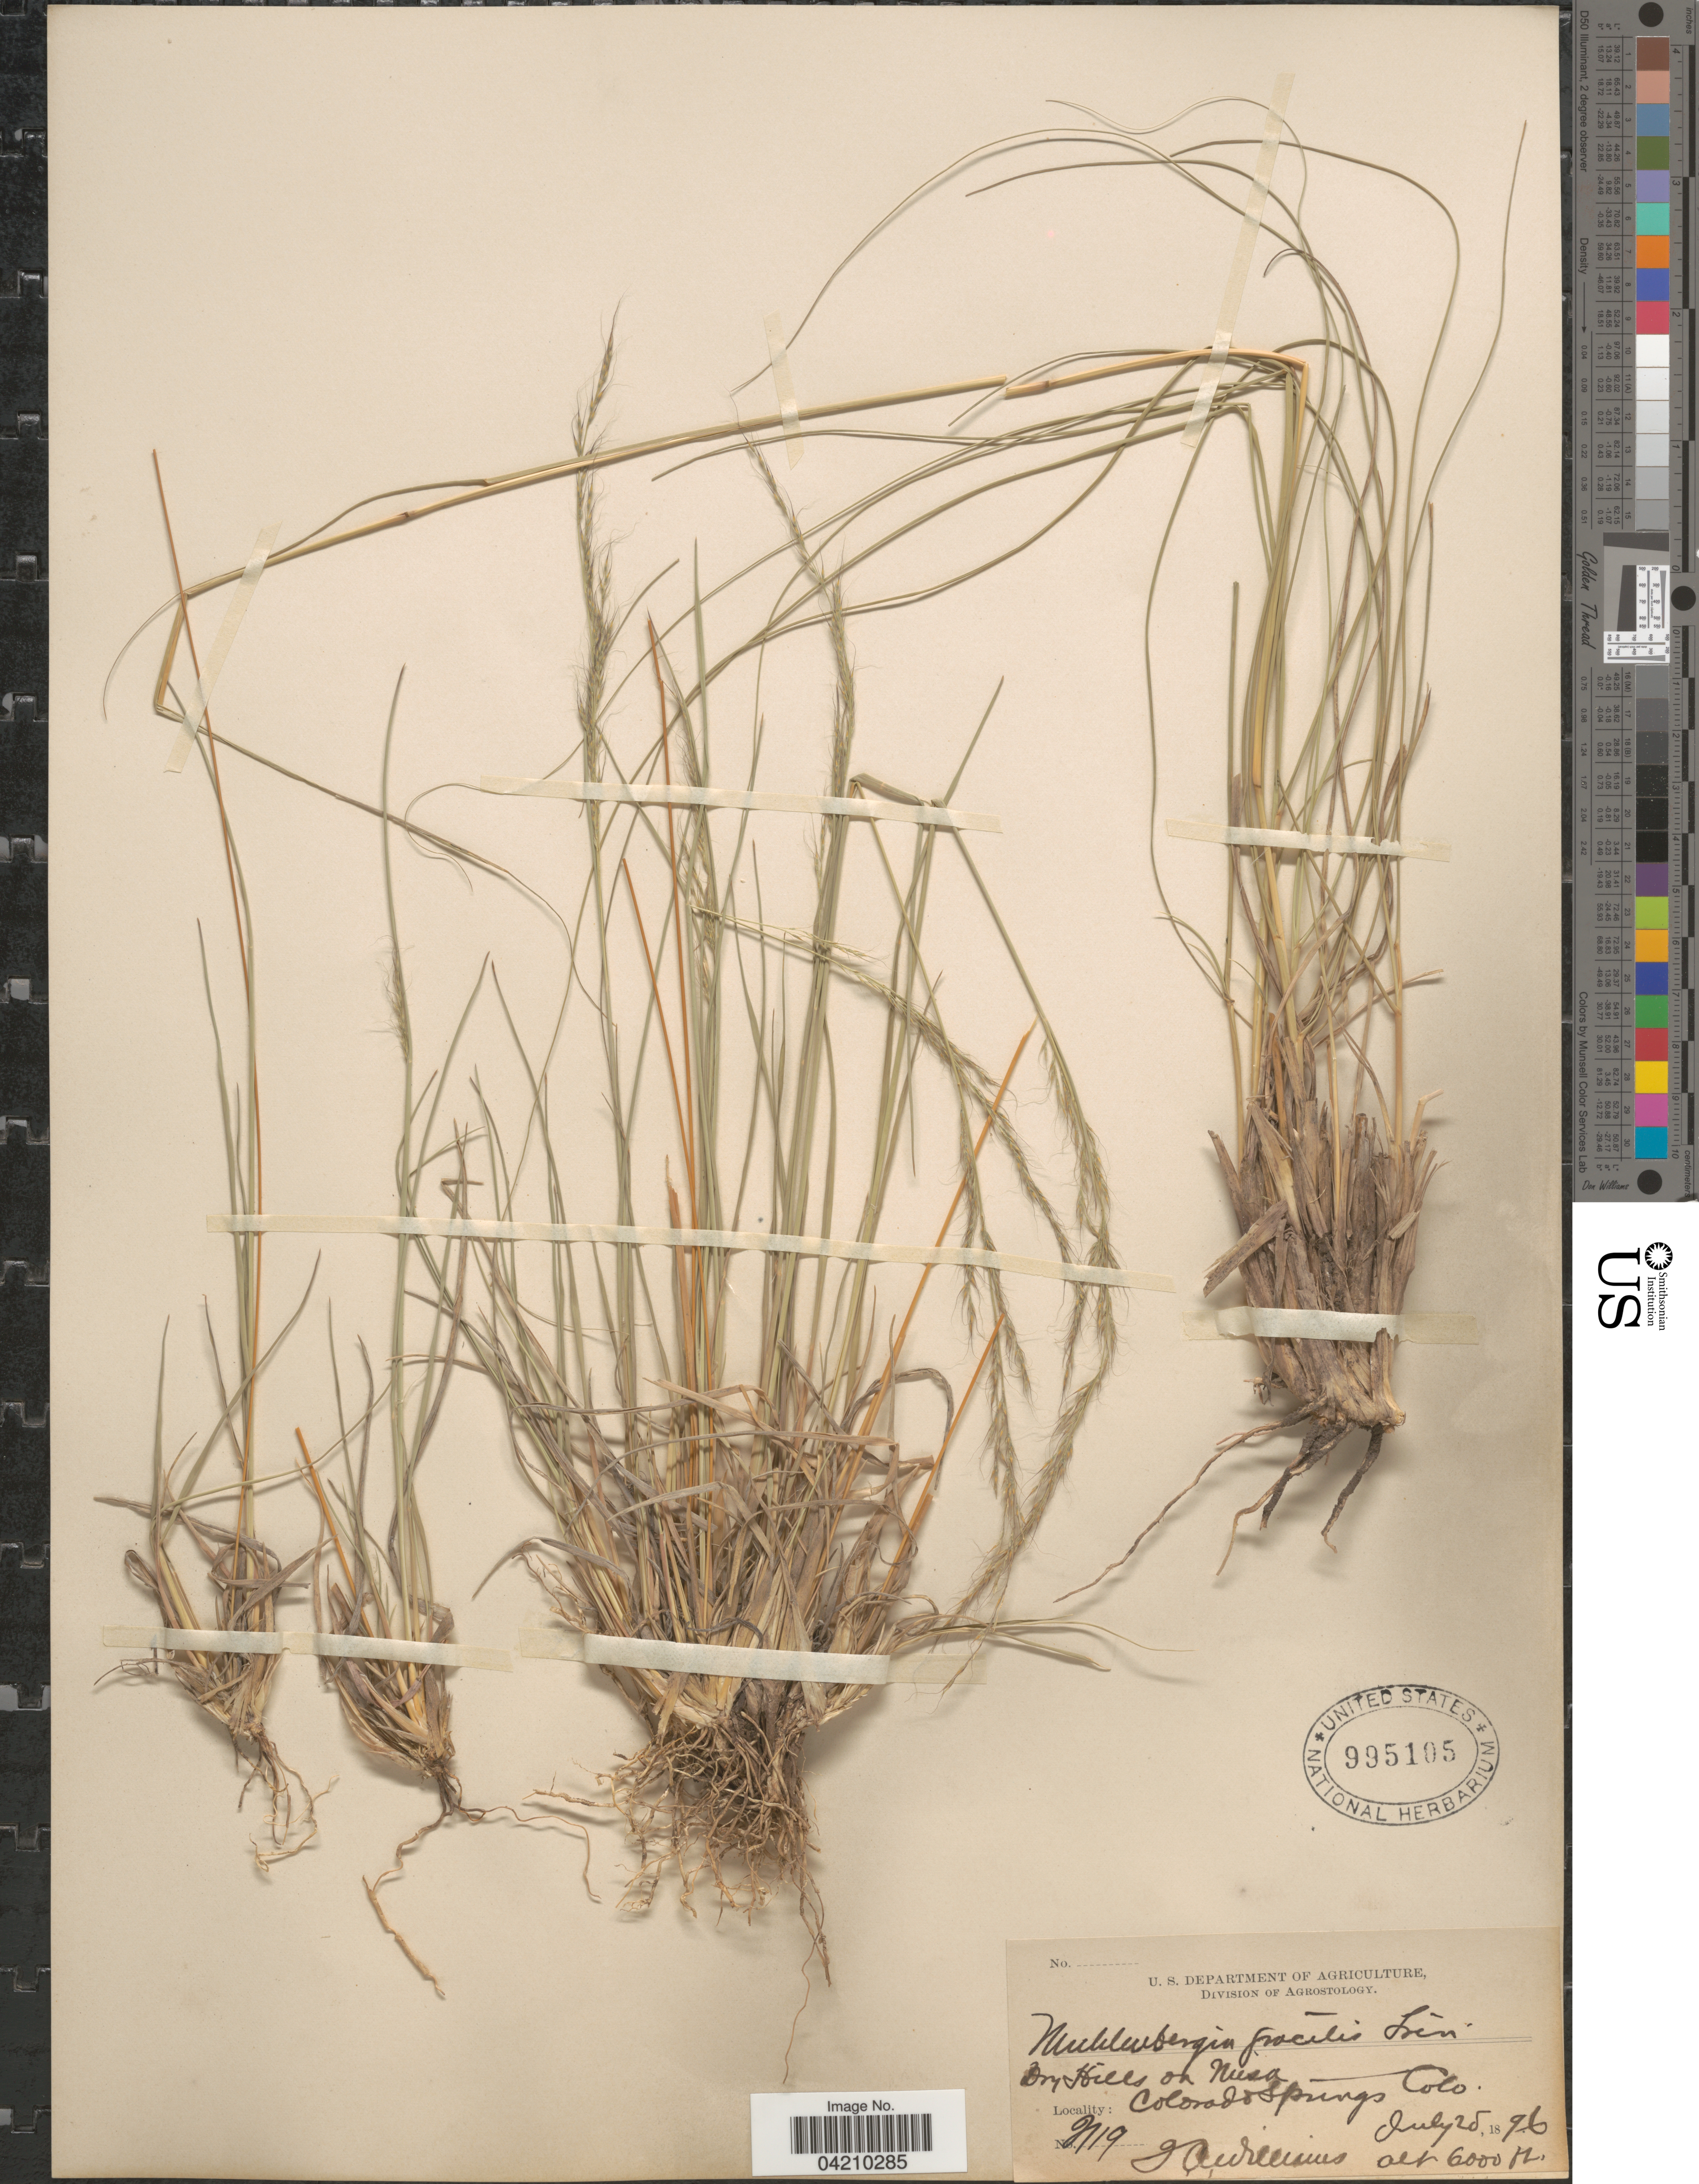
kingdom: Plantae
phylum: Tracheophyta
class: Liliopsida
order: Poales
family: Poaceae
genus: Muhlenbergia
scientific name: Muhlenbergia montana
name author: (Nutt.) Hitchc.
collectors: J. A. Williams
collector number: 2119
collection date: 1896-07-25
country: United States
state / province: Colorado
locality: Dry Hills on Mesa. Colorado Springs.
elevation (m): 1829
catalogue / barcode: US 995105